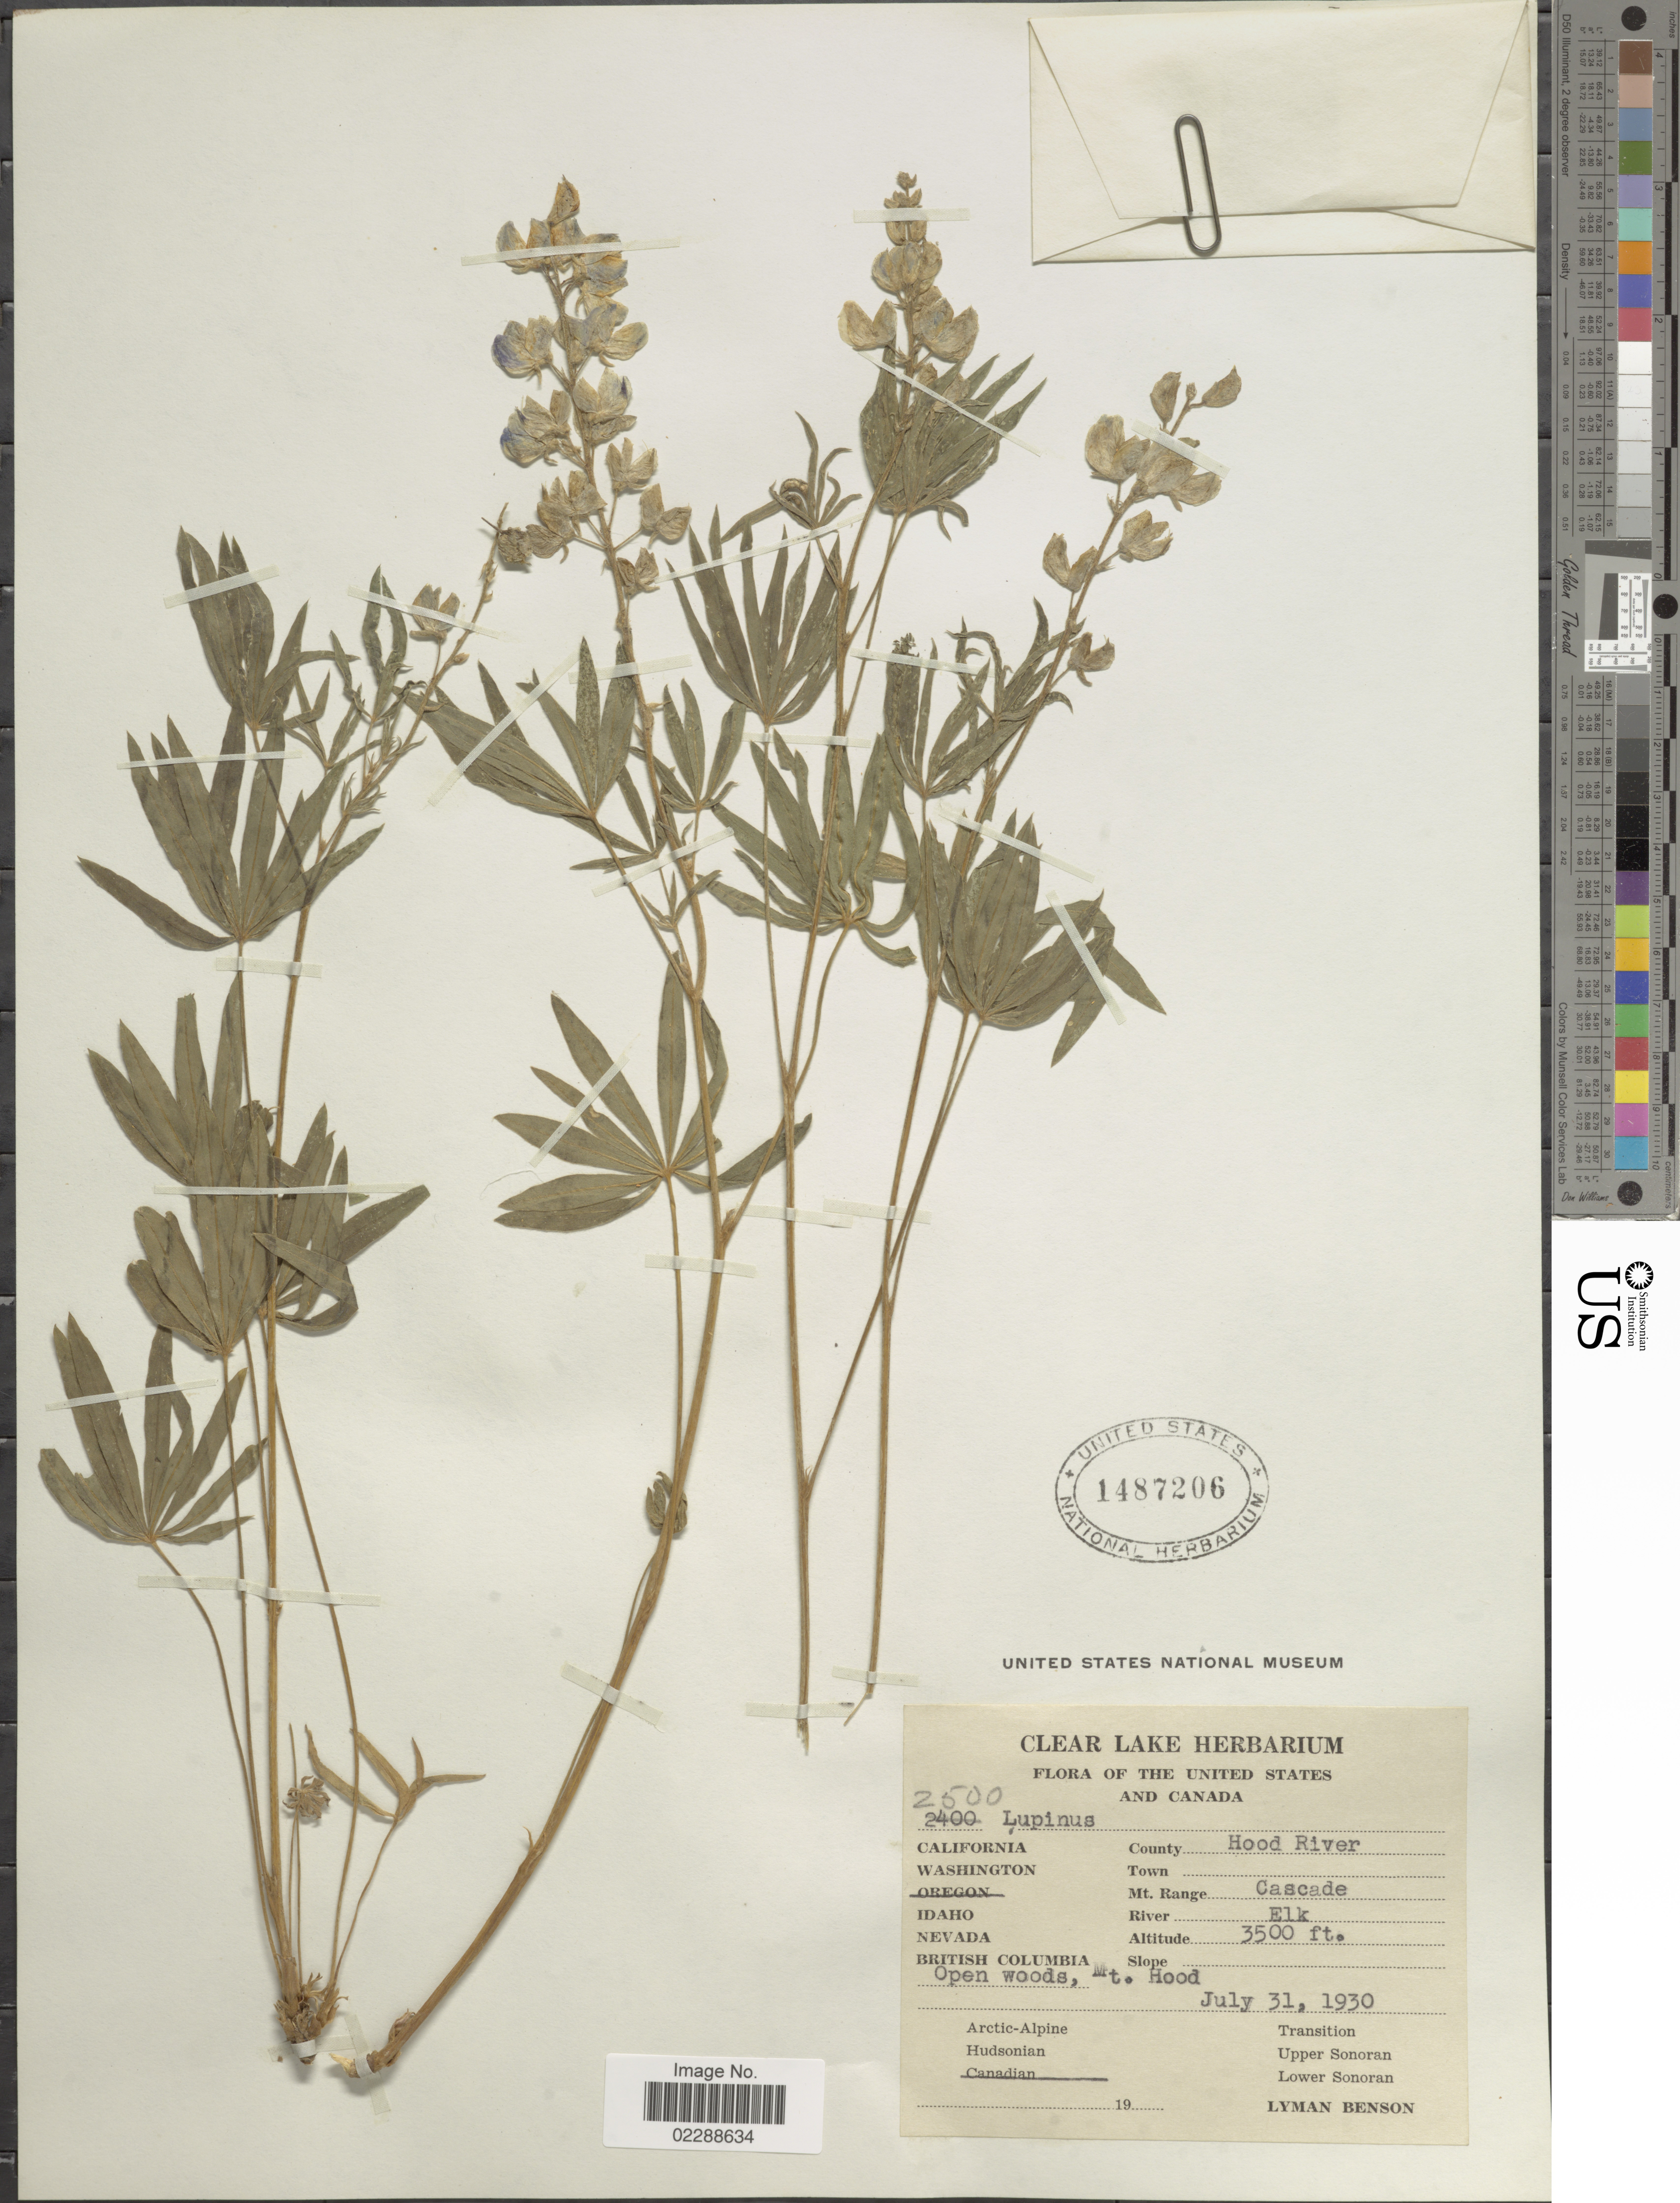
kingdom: Plantae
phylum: Tracheophyta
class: Magnoliopsida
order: Fabales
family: Fabaceae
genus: Lupinus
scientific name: Lupinus sp.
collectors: L. D. Benson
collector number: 2500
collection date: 1930-07-31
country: United States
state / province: Oregon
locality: County Hood River, Mt Range Cascade, River Elk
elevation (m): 1067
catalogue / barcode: US 1487206